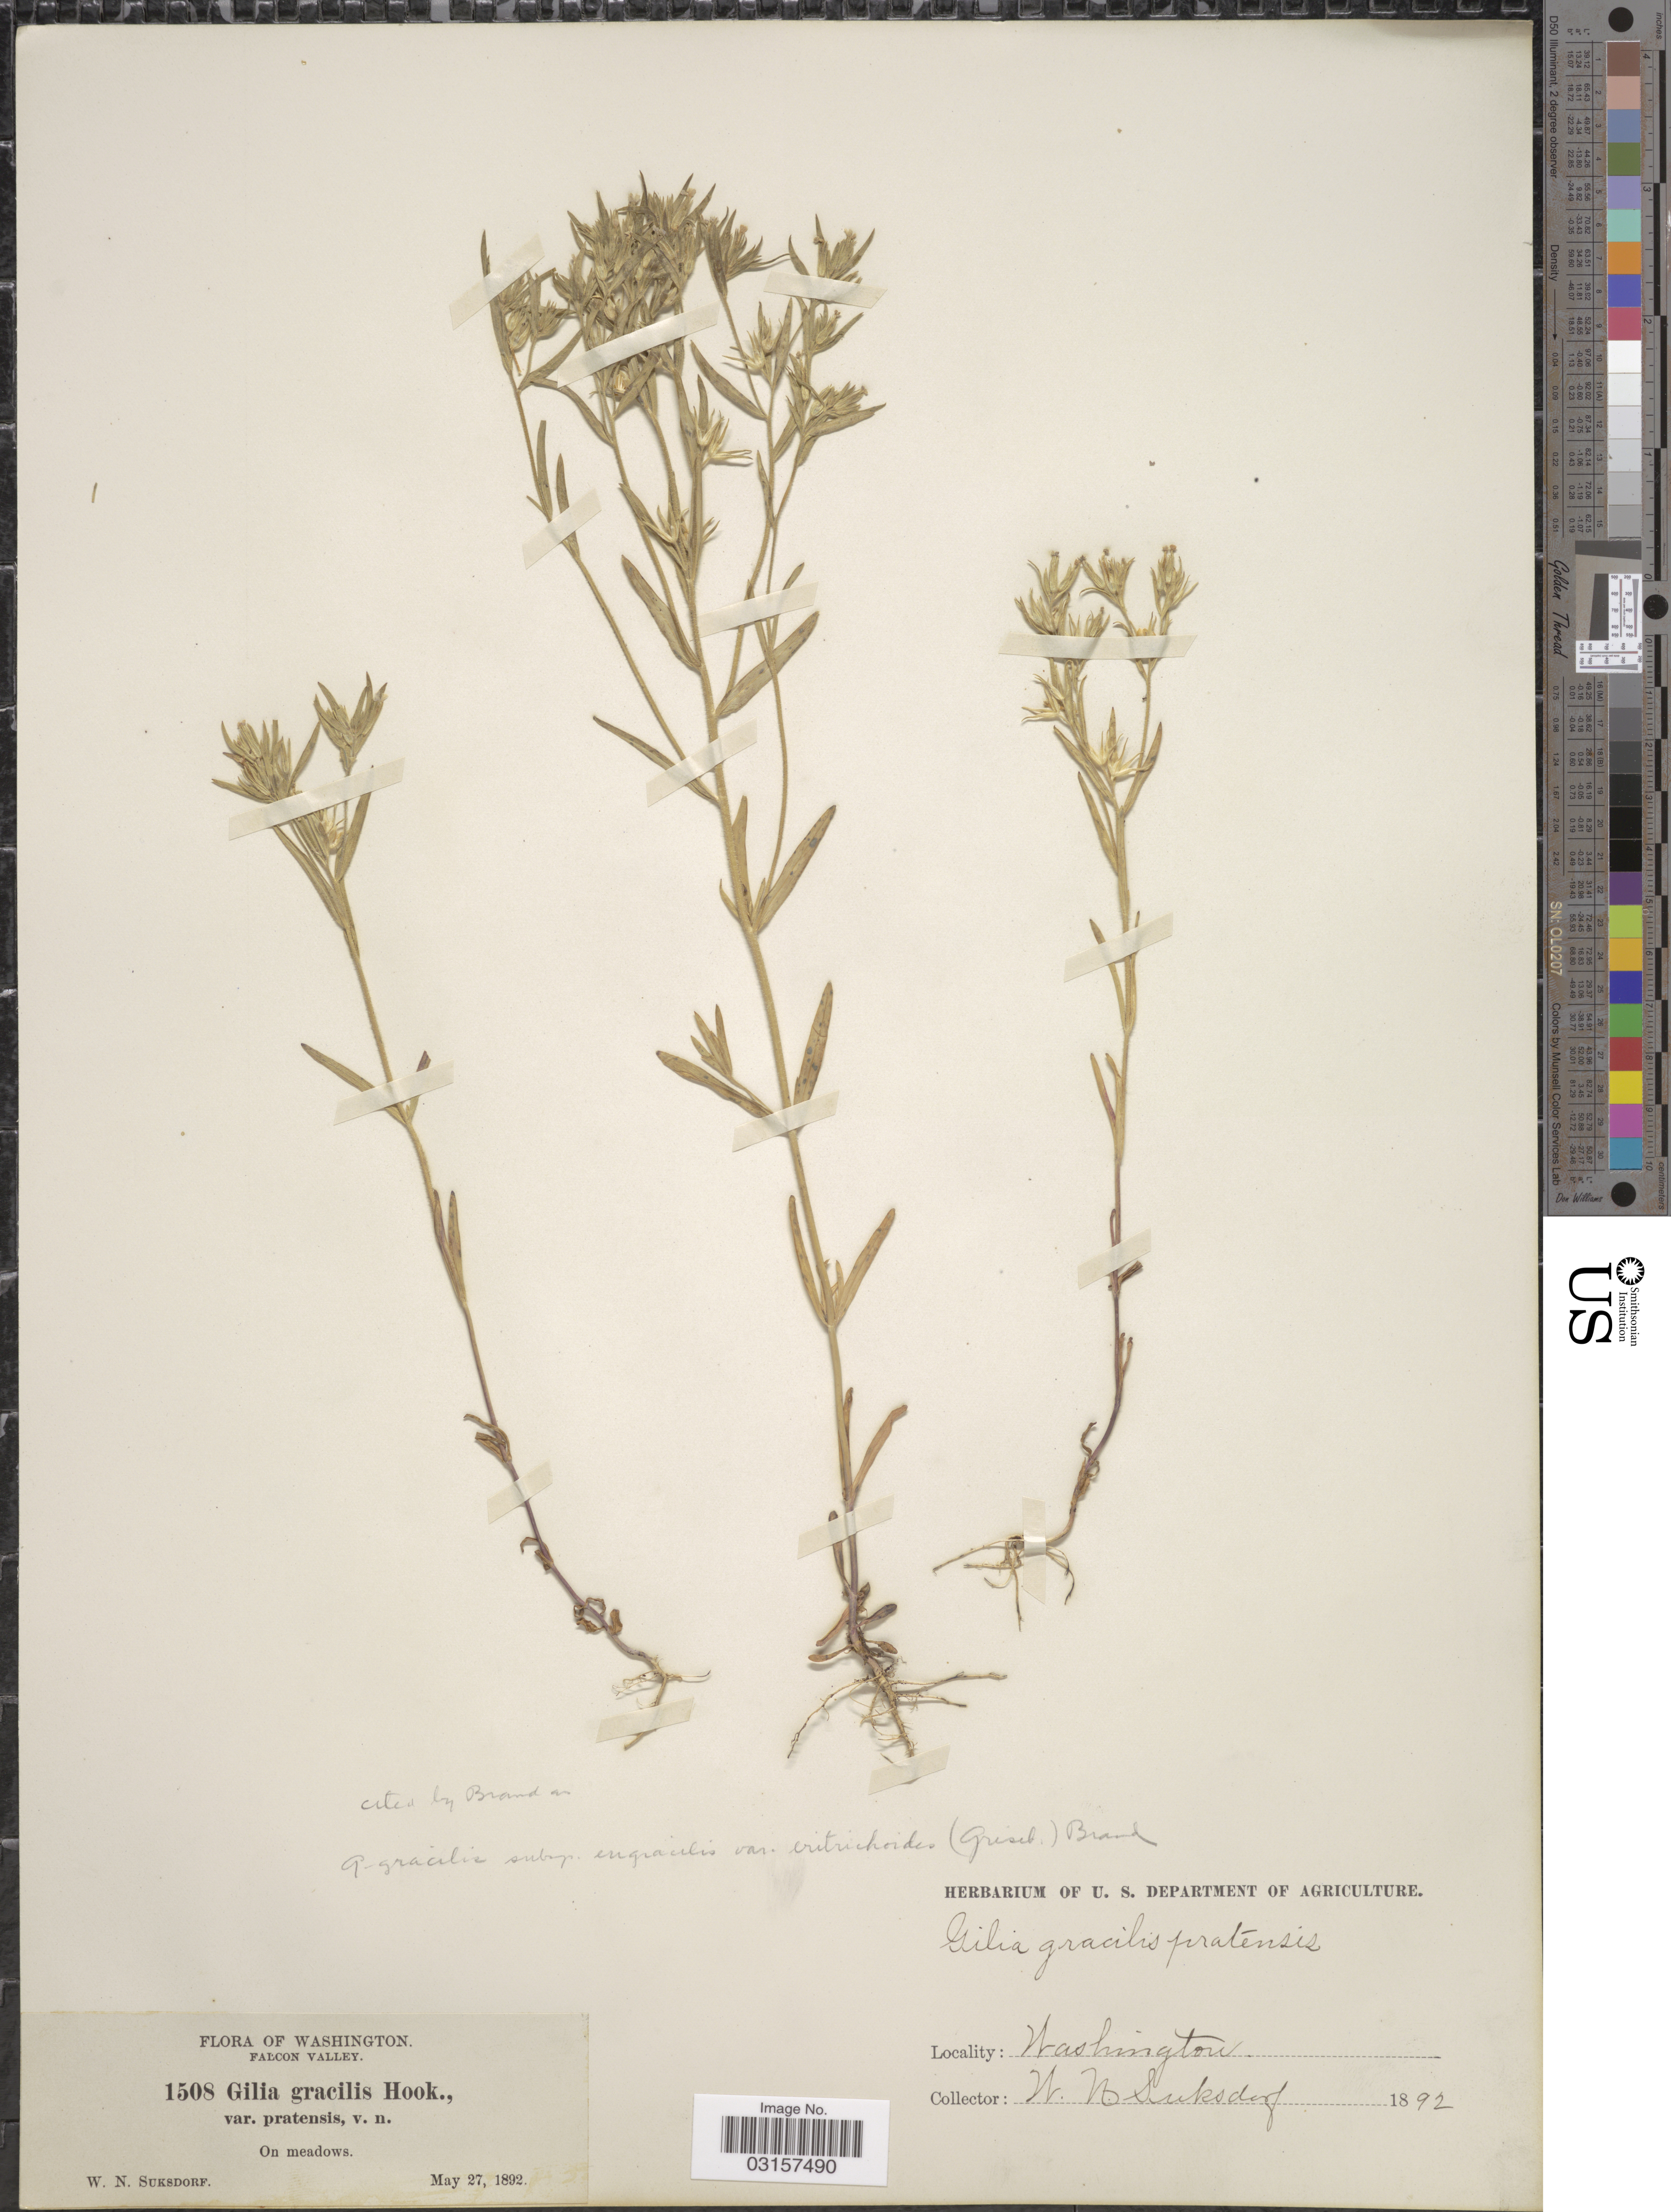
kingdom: Plantae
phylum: Tracheophyta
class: Magnoliopsida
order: Ericales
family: Polemoniaceae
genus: Microsteris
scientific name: Microsteris gracilis var. gracilis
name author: (Hook.) Greene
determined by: (US) Smithsonian Institution - National Museum of Natural History - Department of Botany (UNITED STATES)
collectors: W. N. Suksdorf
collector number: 1508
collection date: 1892-05-27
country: United States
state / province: Washington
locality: Falcon Valley.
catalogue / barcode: US 103249